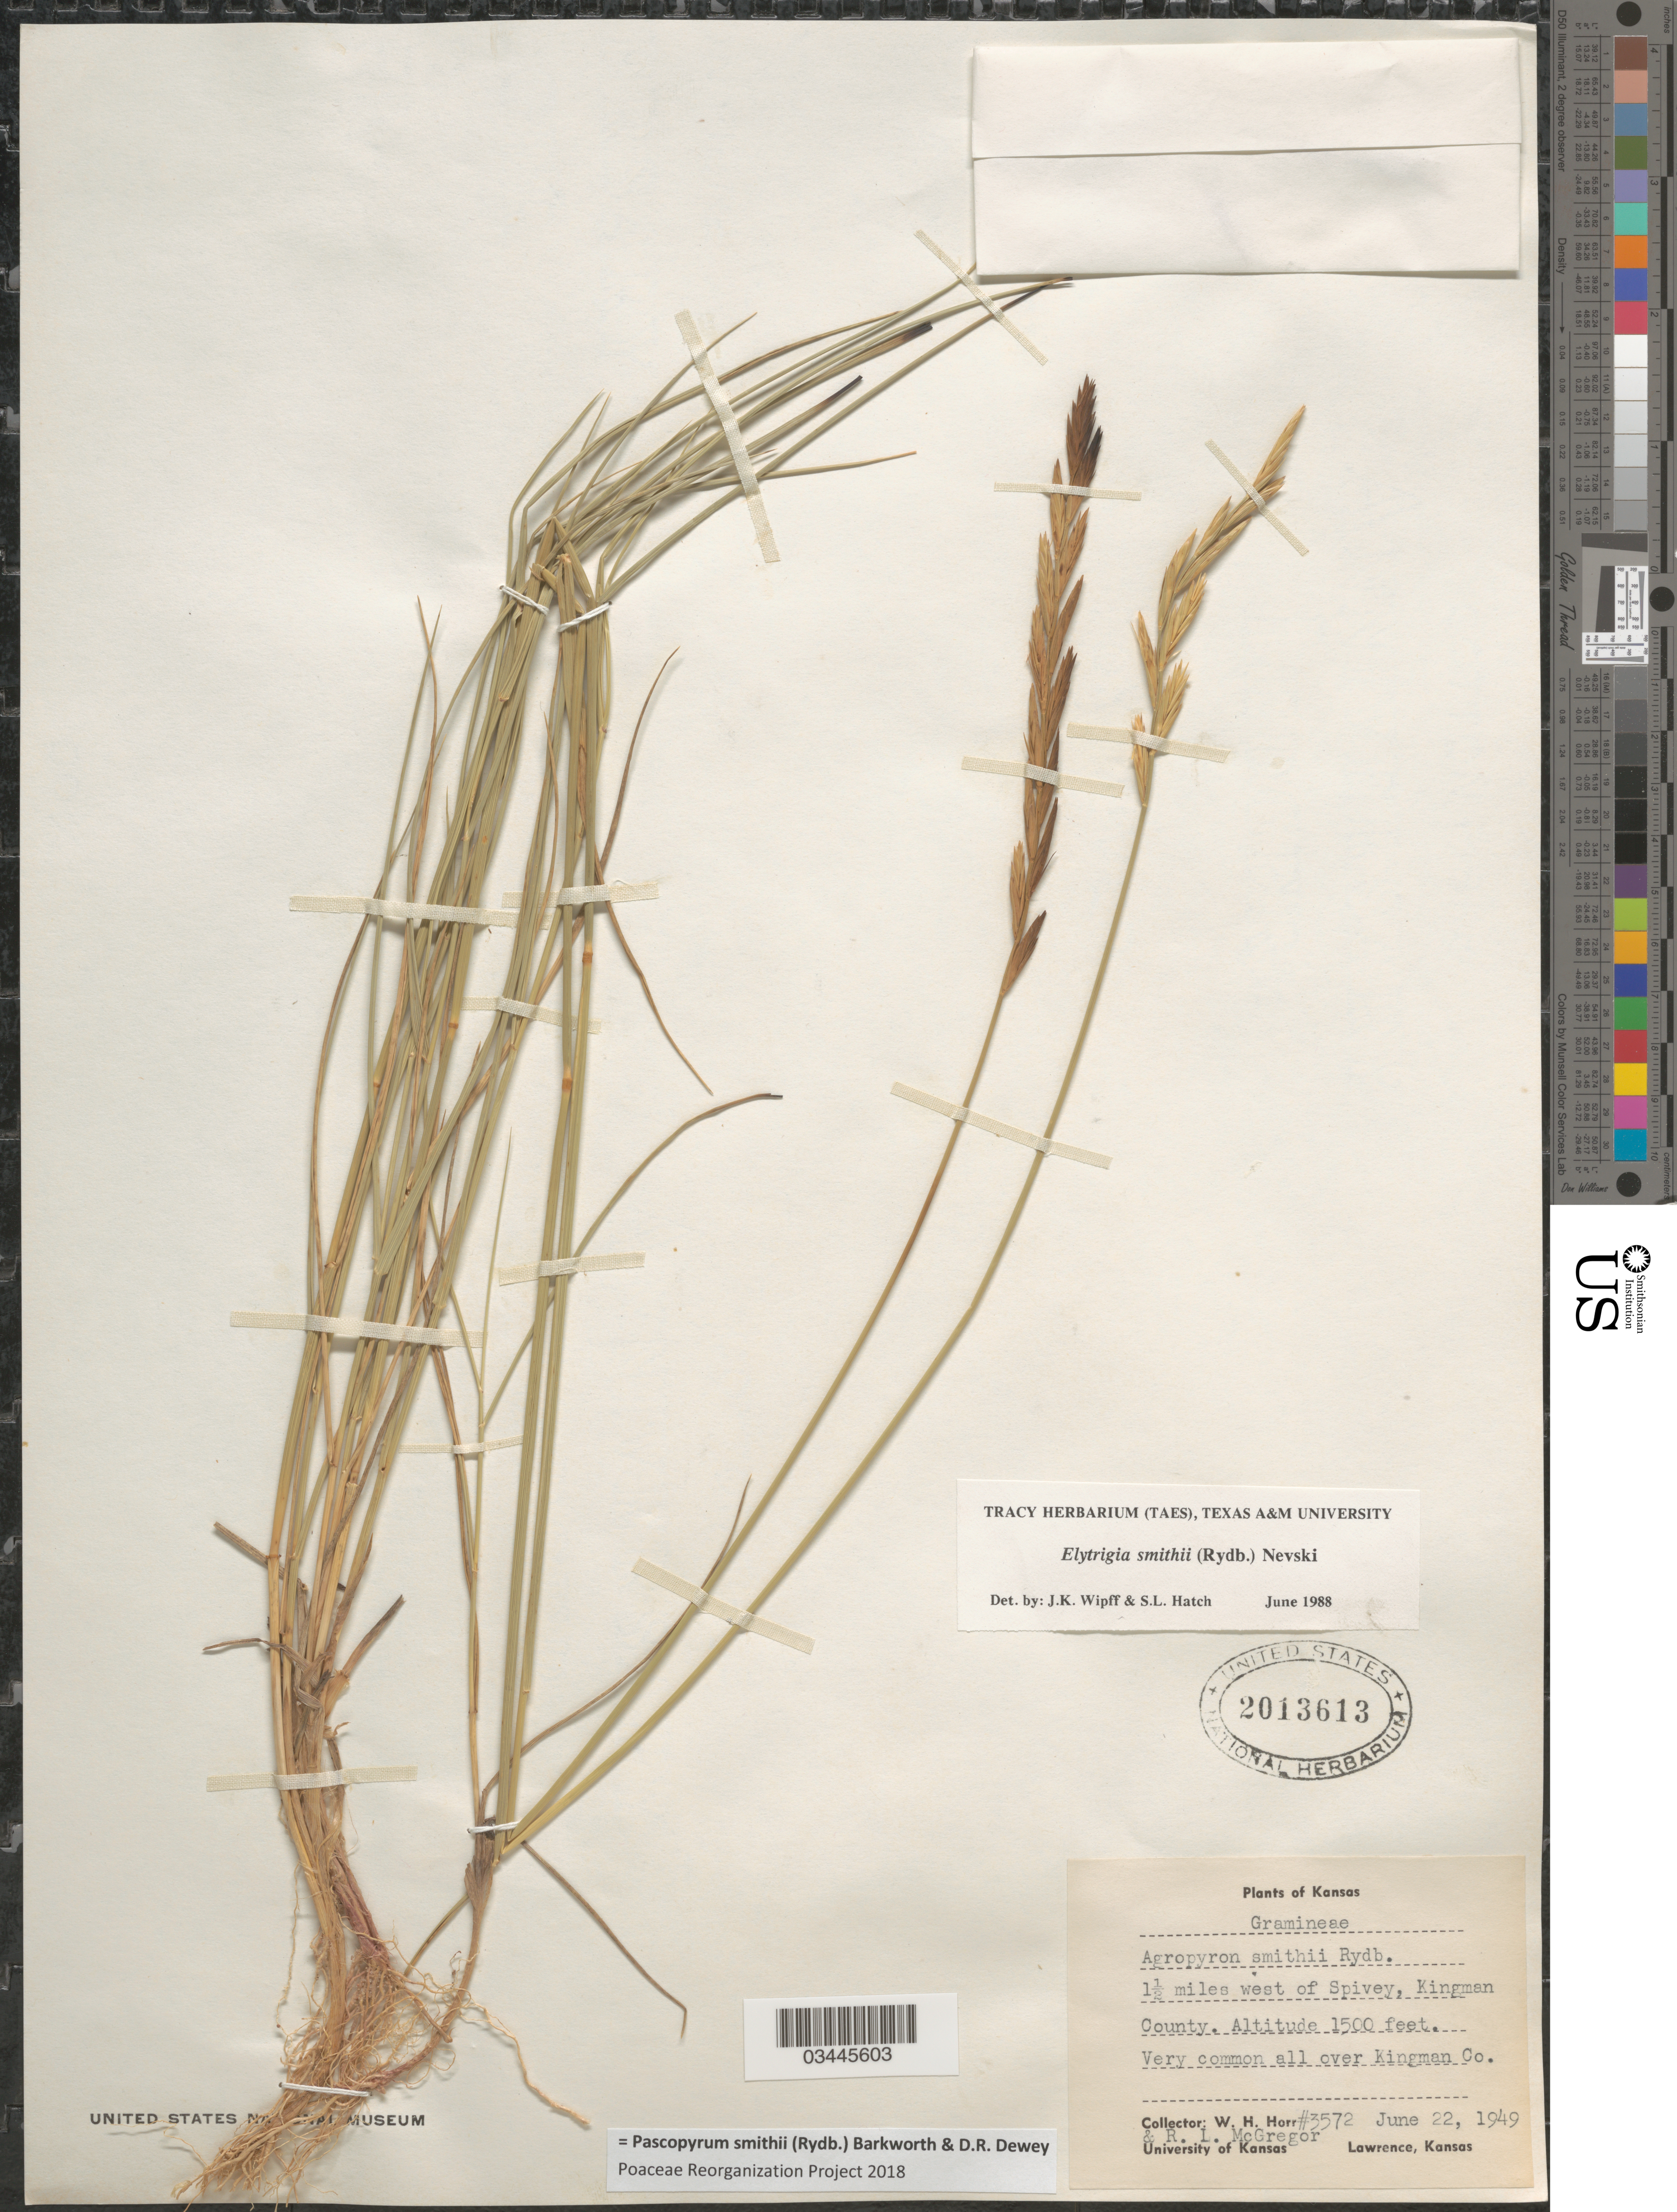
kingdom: Plantae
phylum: Tracheophyta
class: Liliopsida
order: Poales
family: Poaceae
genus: Pascopyrum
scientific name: Pascopyrum smithii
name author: (Rydb.) Barkworth & Dewey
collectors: W. H. Horr & R. McGregor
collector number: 3572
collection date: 1949-06-22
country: United States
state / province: Kansas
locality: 1½ miles west of Spivey, Kingman County. Very common all over Kingman Co.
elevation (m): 457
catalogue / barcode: US 2013613